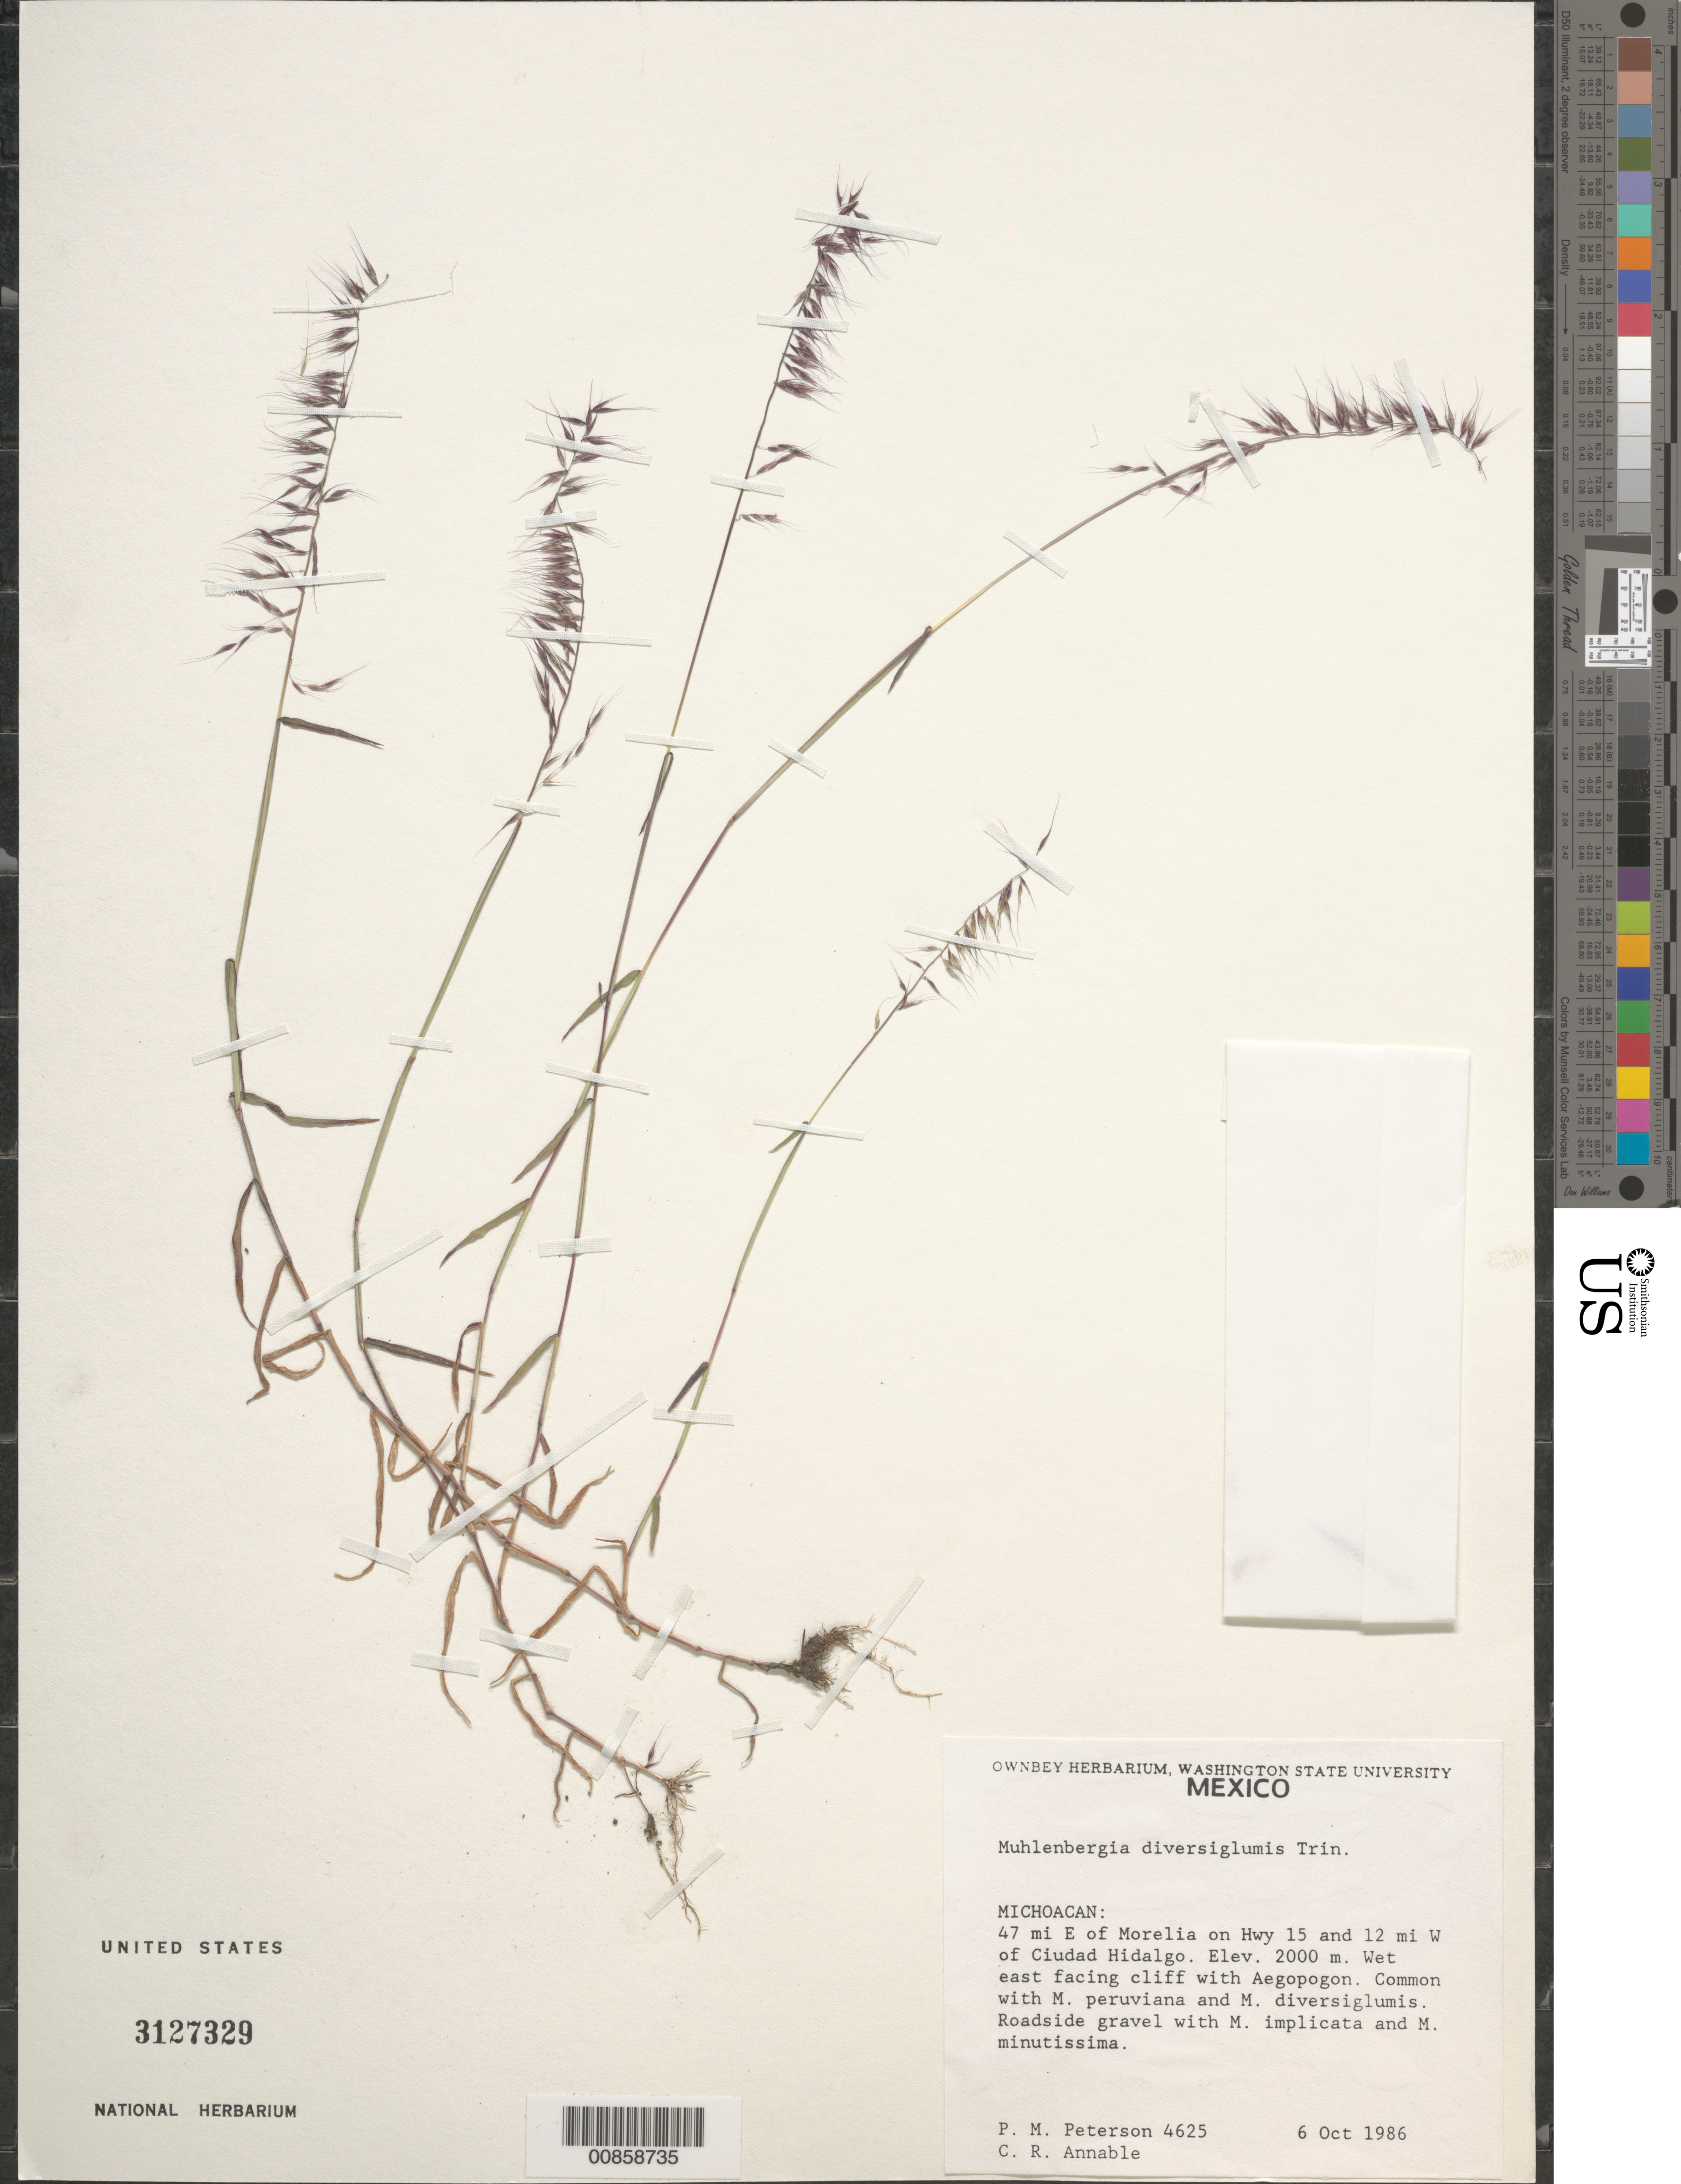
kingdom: Plantae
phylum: Tracheophyta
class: Liliopsida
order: Poales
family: Poaceae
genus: Muhlenbergia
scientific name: Muhlenbergia diversiglumis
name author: Trin.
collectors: P. M. Peterson & C. R. Annable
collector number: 4625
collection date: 1986-10-06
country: Mexico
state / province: Michoacán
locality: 47 mi E of Morelia on Hwy 15 and 12 mi W of Ciudad Hidalgo.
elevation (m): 2000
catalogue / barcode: US 3127329